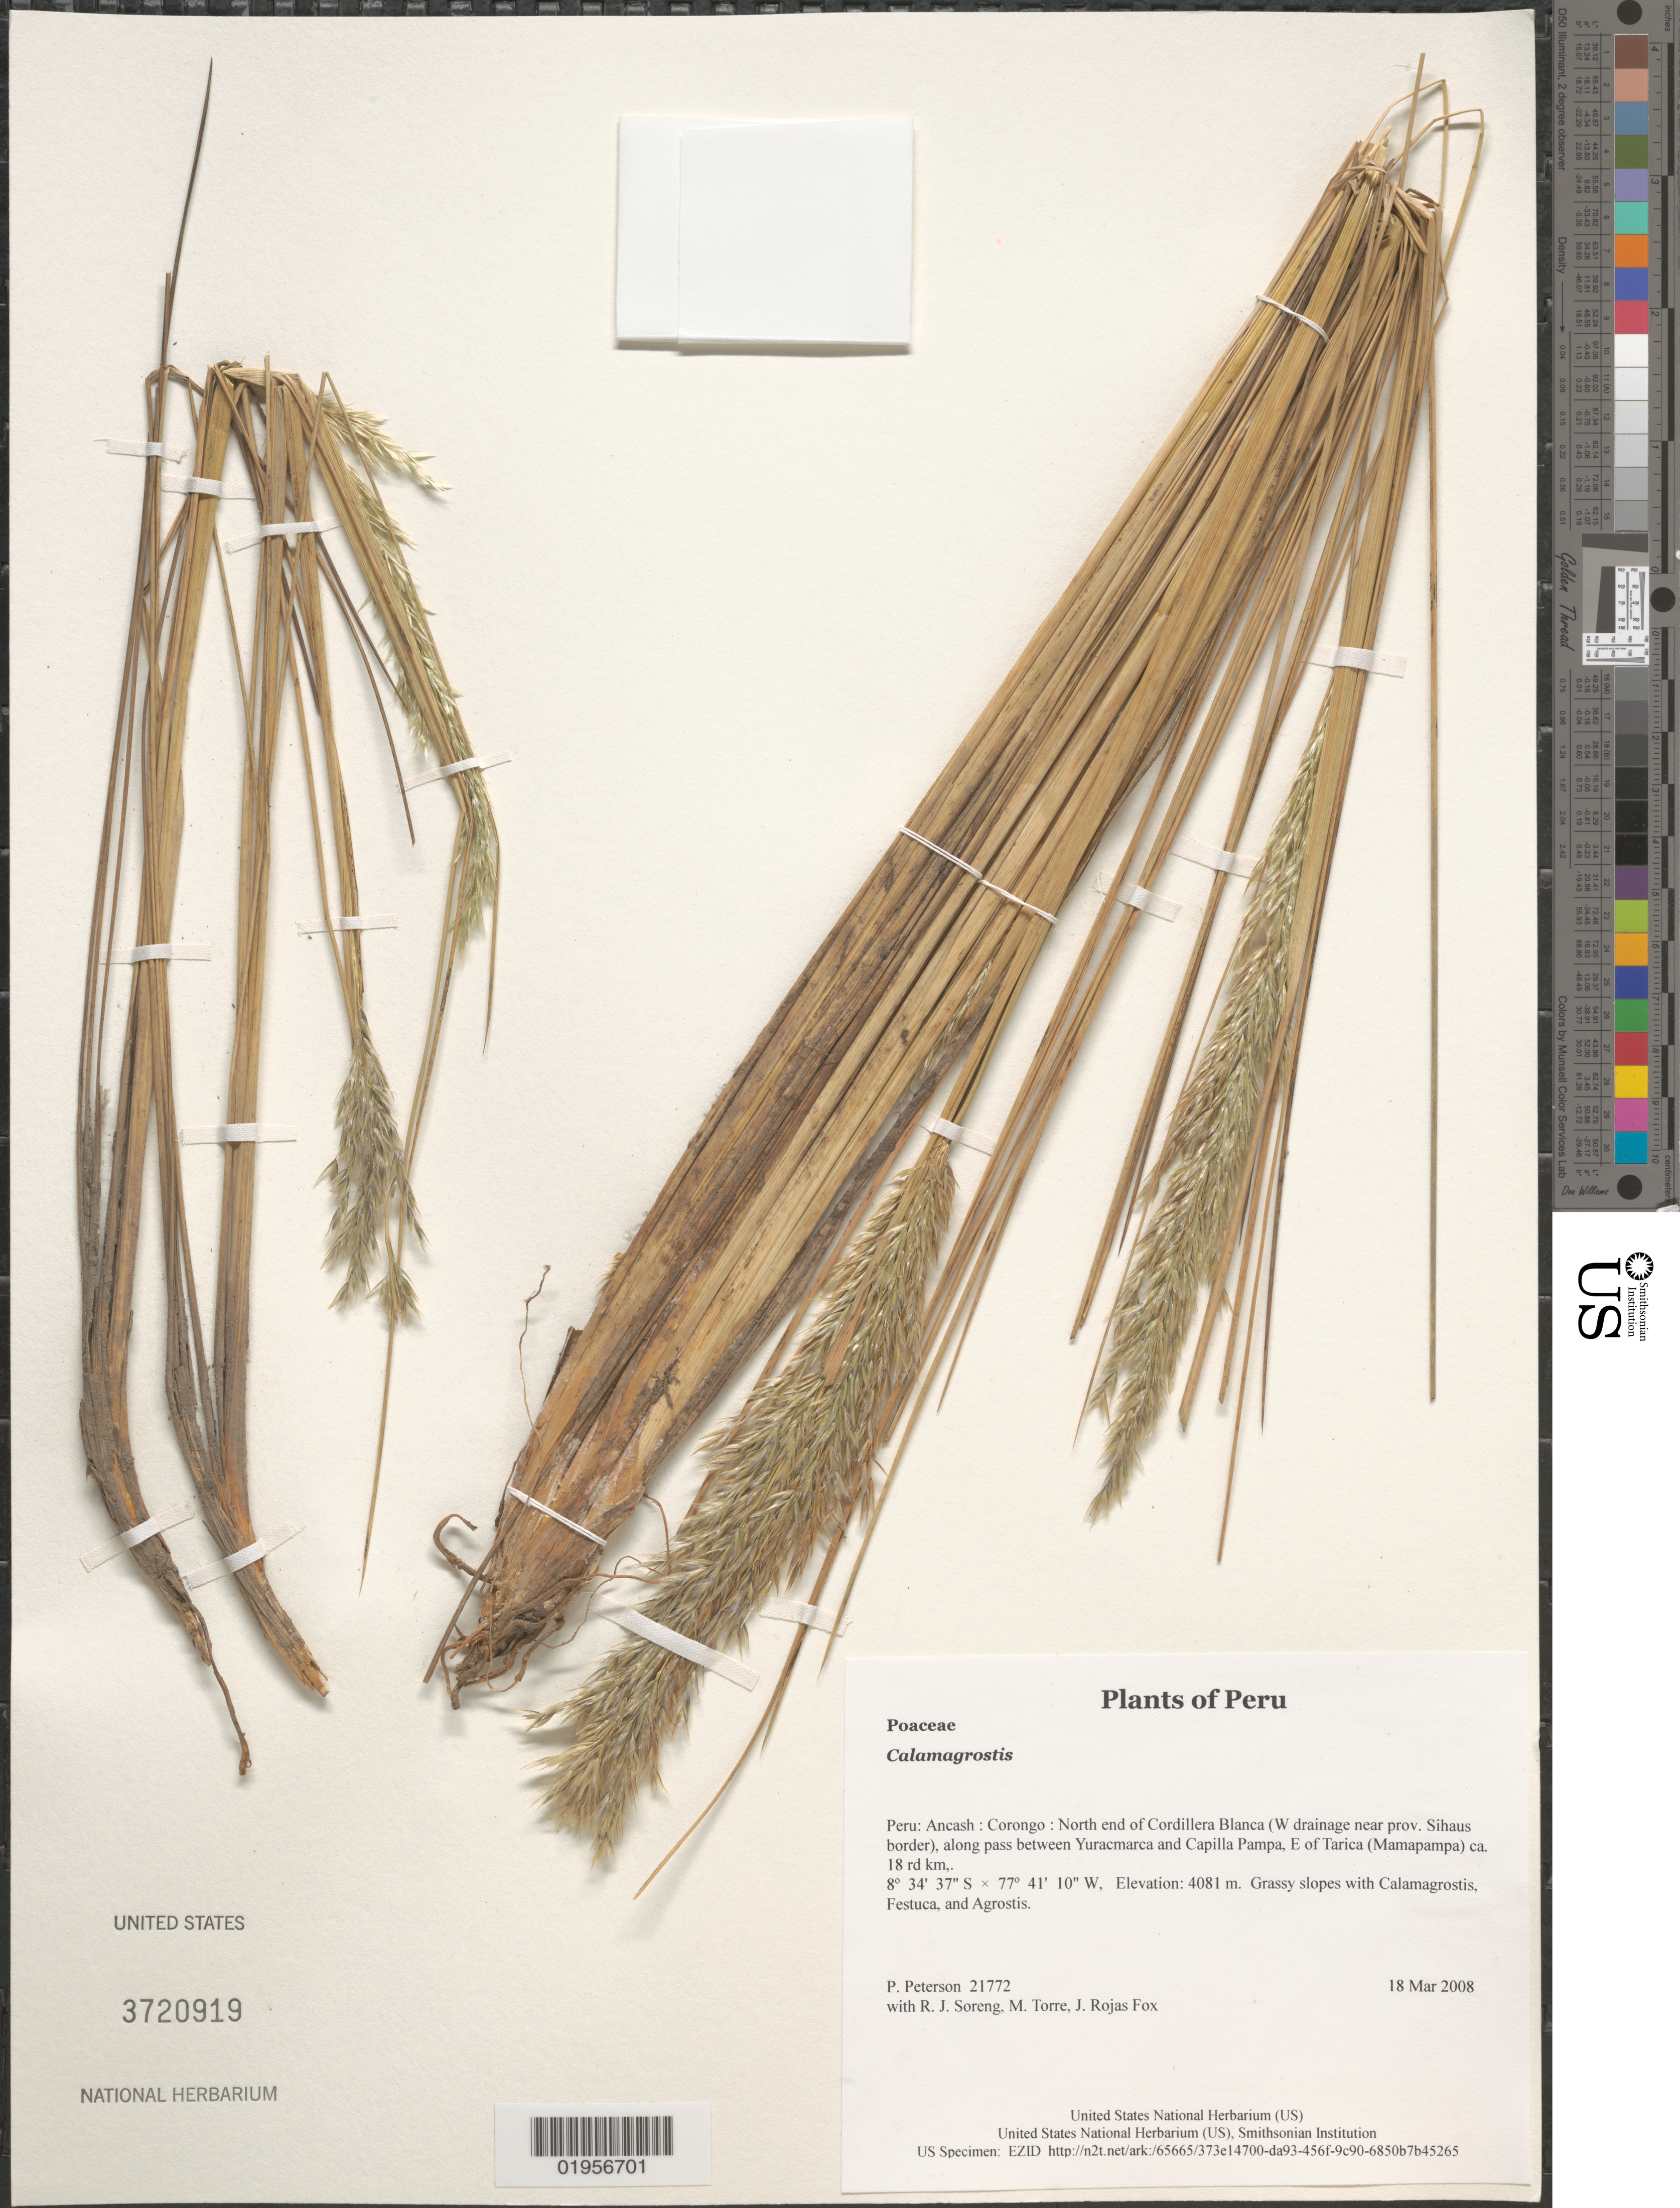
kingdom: Plantae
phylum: Tracheophyta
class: Liliopsida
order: Poales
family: Poaceae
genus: Calamagrostis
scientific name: Calamagrostis sp.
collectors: P. M. Peterson, R. J. Soreng, M. Torre & J. Rojas Fox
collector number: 21772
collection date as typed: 18 Mar 2008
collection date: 2008-03-18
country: Peru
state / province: Ancash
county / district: Corongo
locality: North end of Cordillera Blanca (W drainage near prov. Sihaus border), along pass between Yuracmarca and Capilla Pampa, E of Tarica (Mamapampa) ca. 18 rd km,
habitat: Grassy slopes with Calamagrostis, Festuca, and Agrostis.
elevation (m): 4081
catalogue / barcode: US 3720919